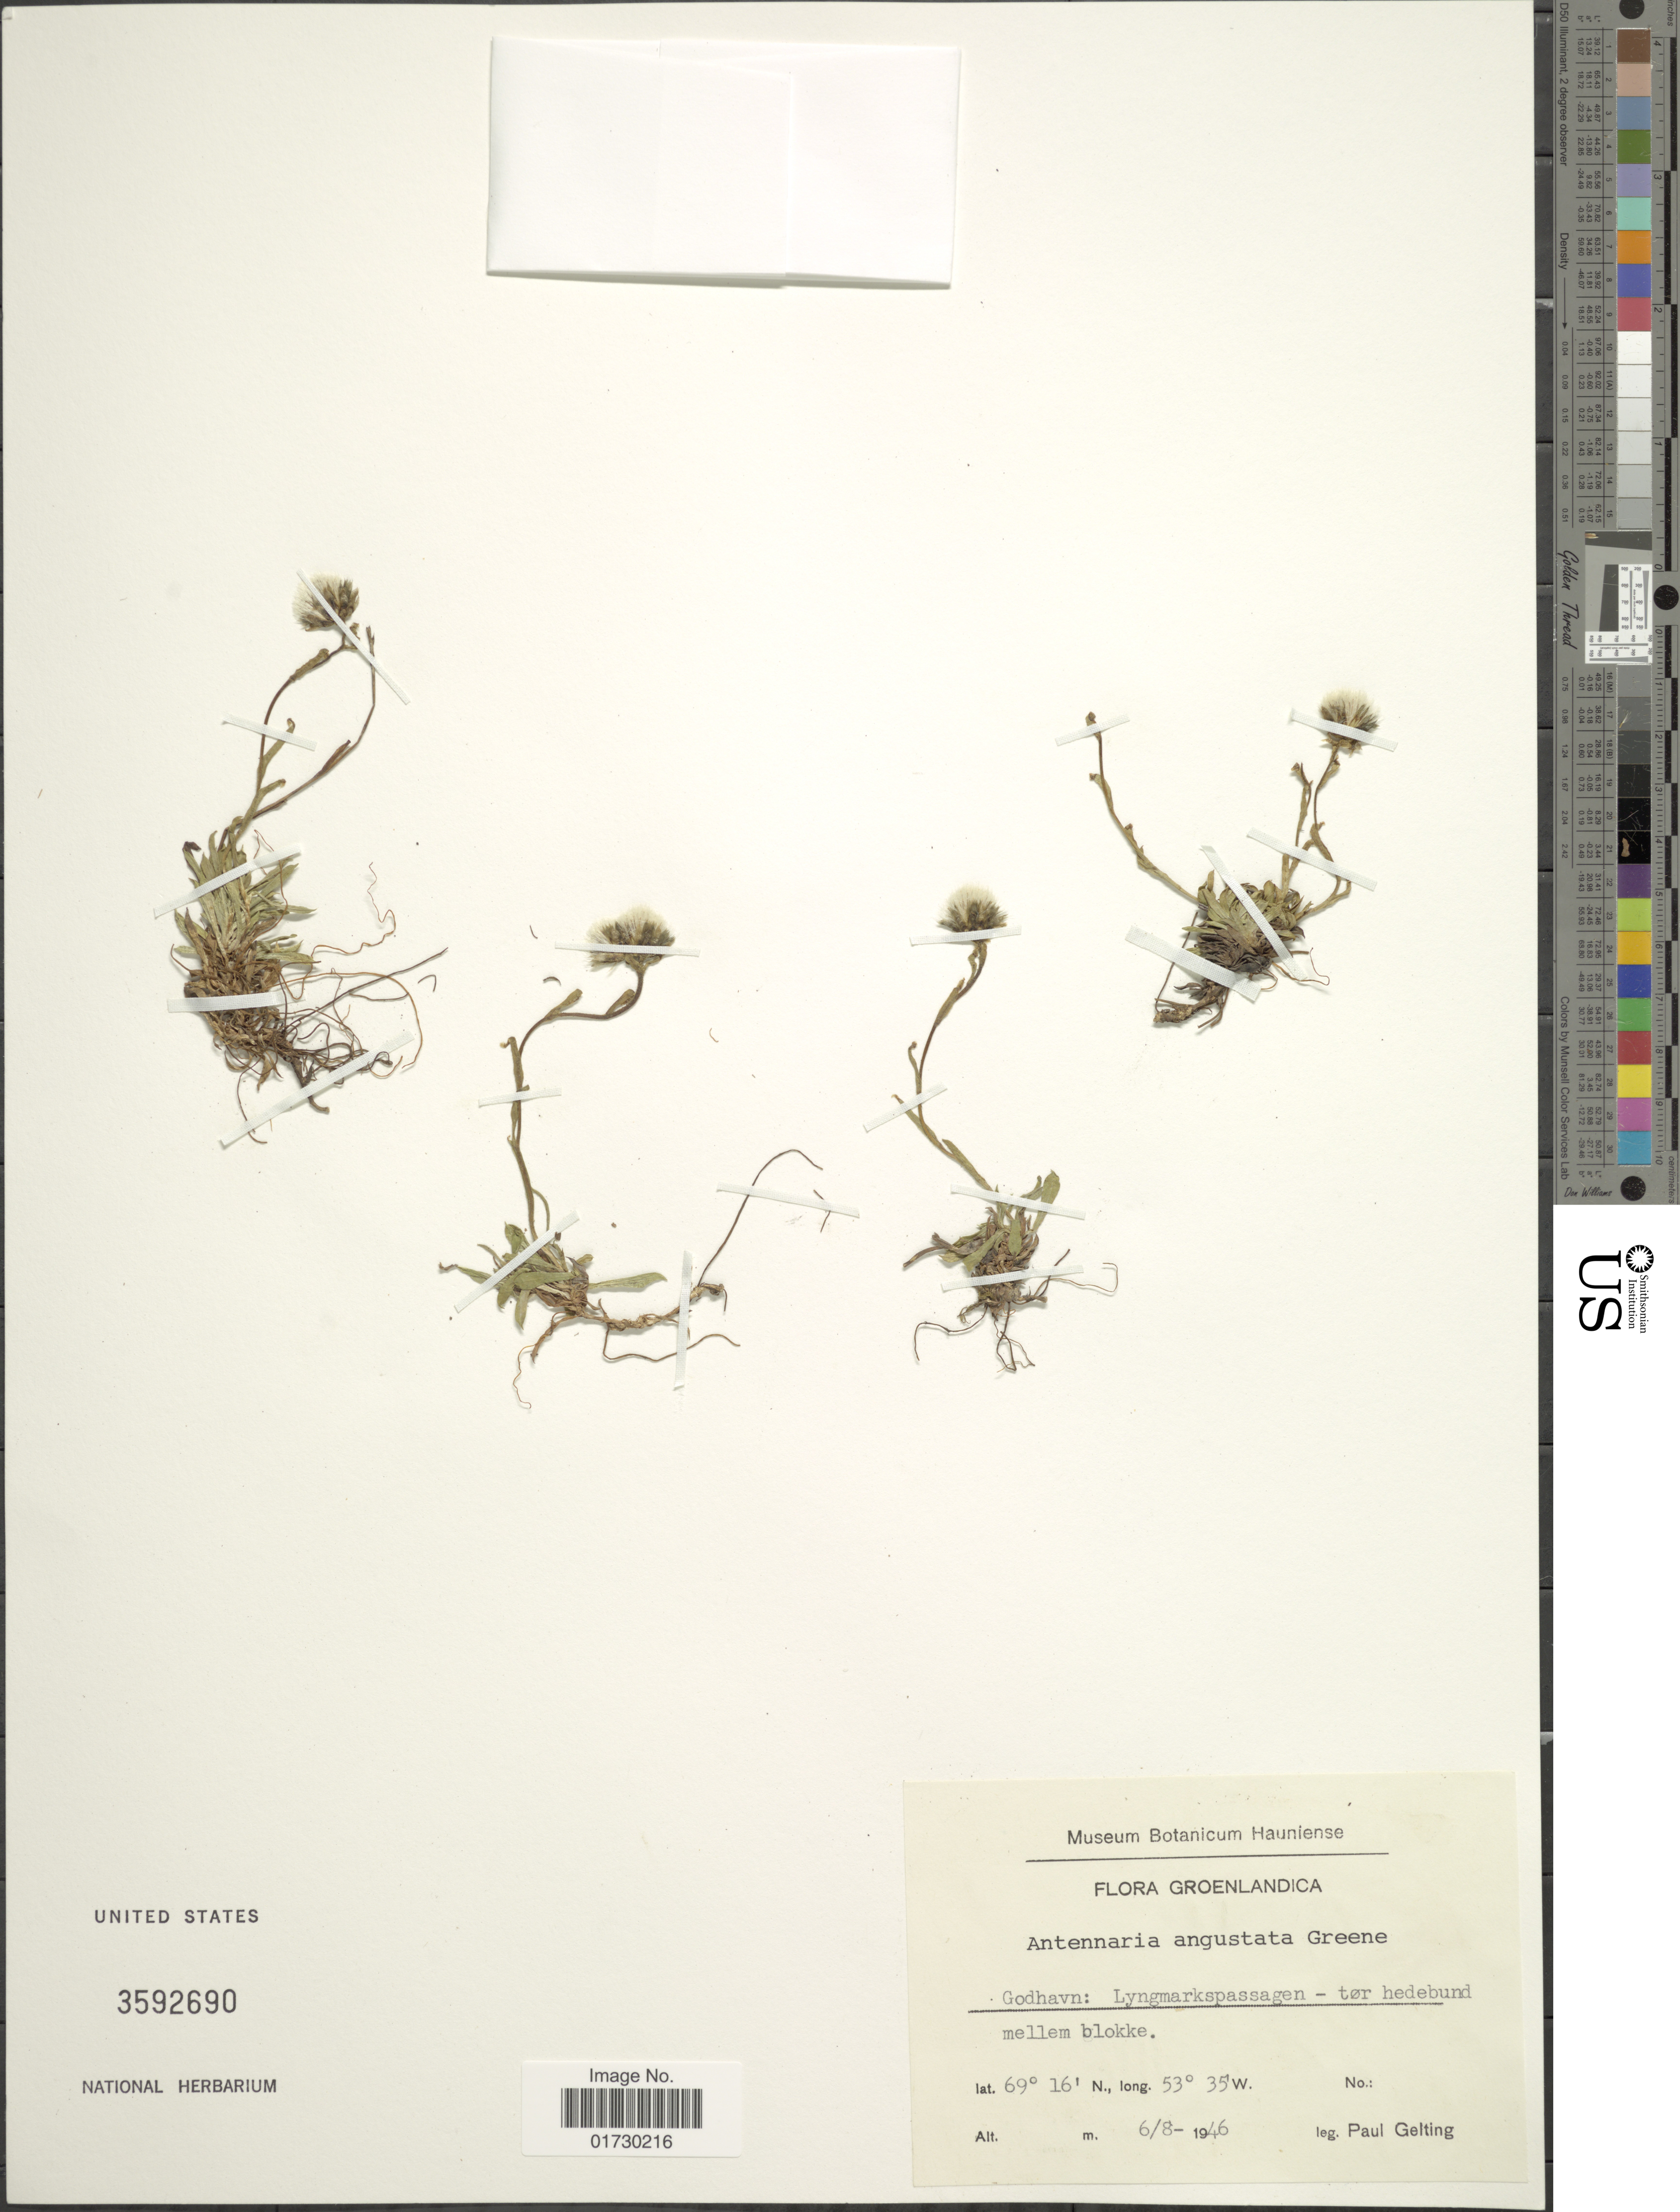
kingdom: Plantae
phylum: Tracheophyta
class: Magnoliopsida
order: Asterales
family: Asteraceae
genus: Antennaria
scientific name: Antennaria angustata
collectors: P. Gelting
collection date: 1946-08-06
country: Greenland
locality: Godhavn: Lyngmarkspassagen - tor hedebund mellem blokke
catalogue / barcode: US 3592690